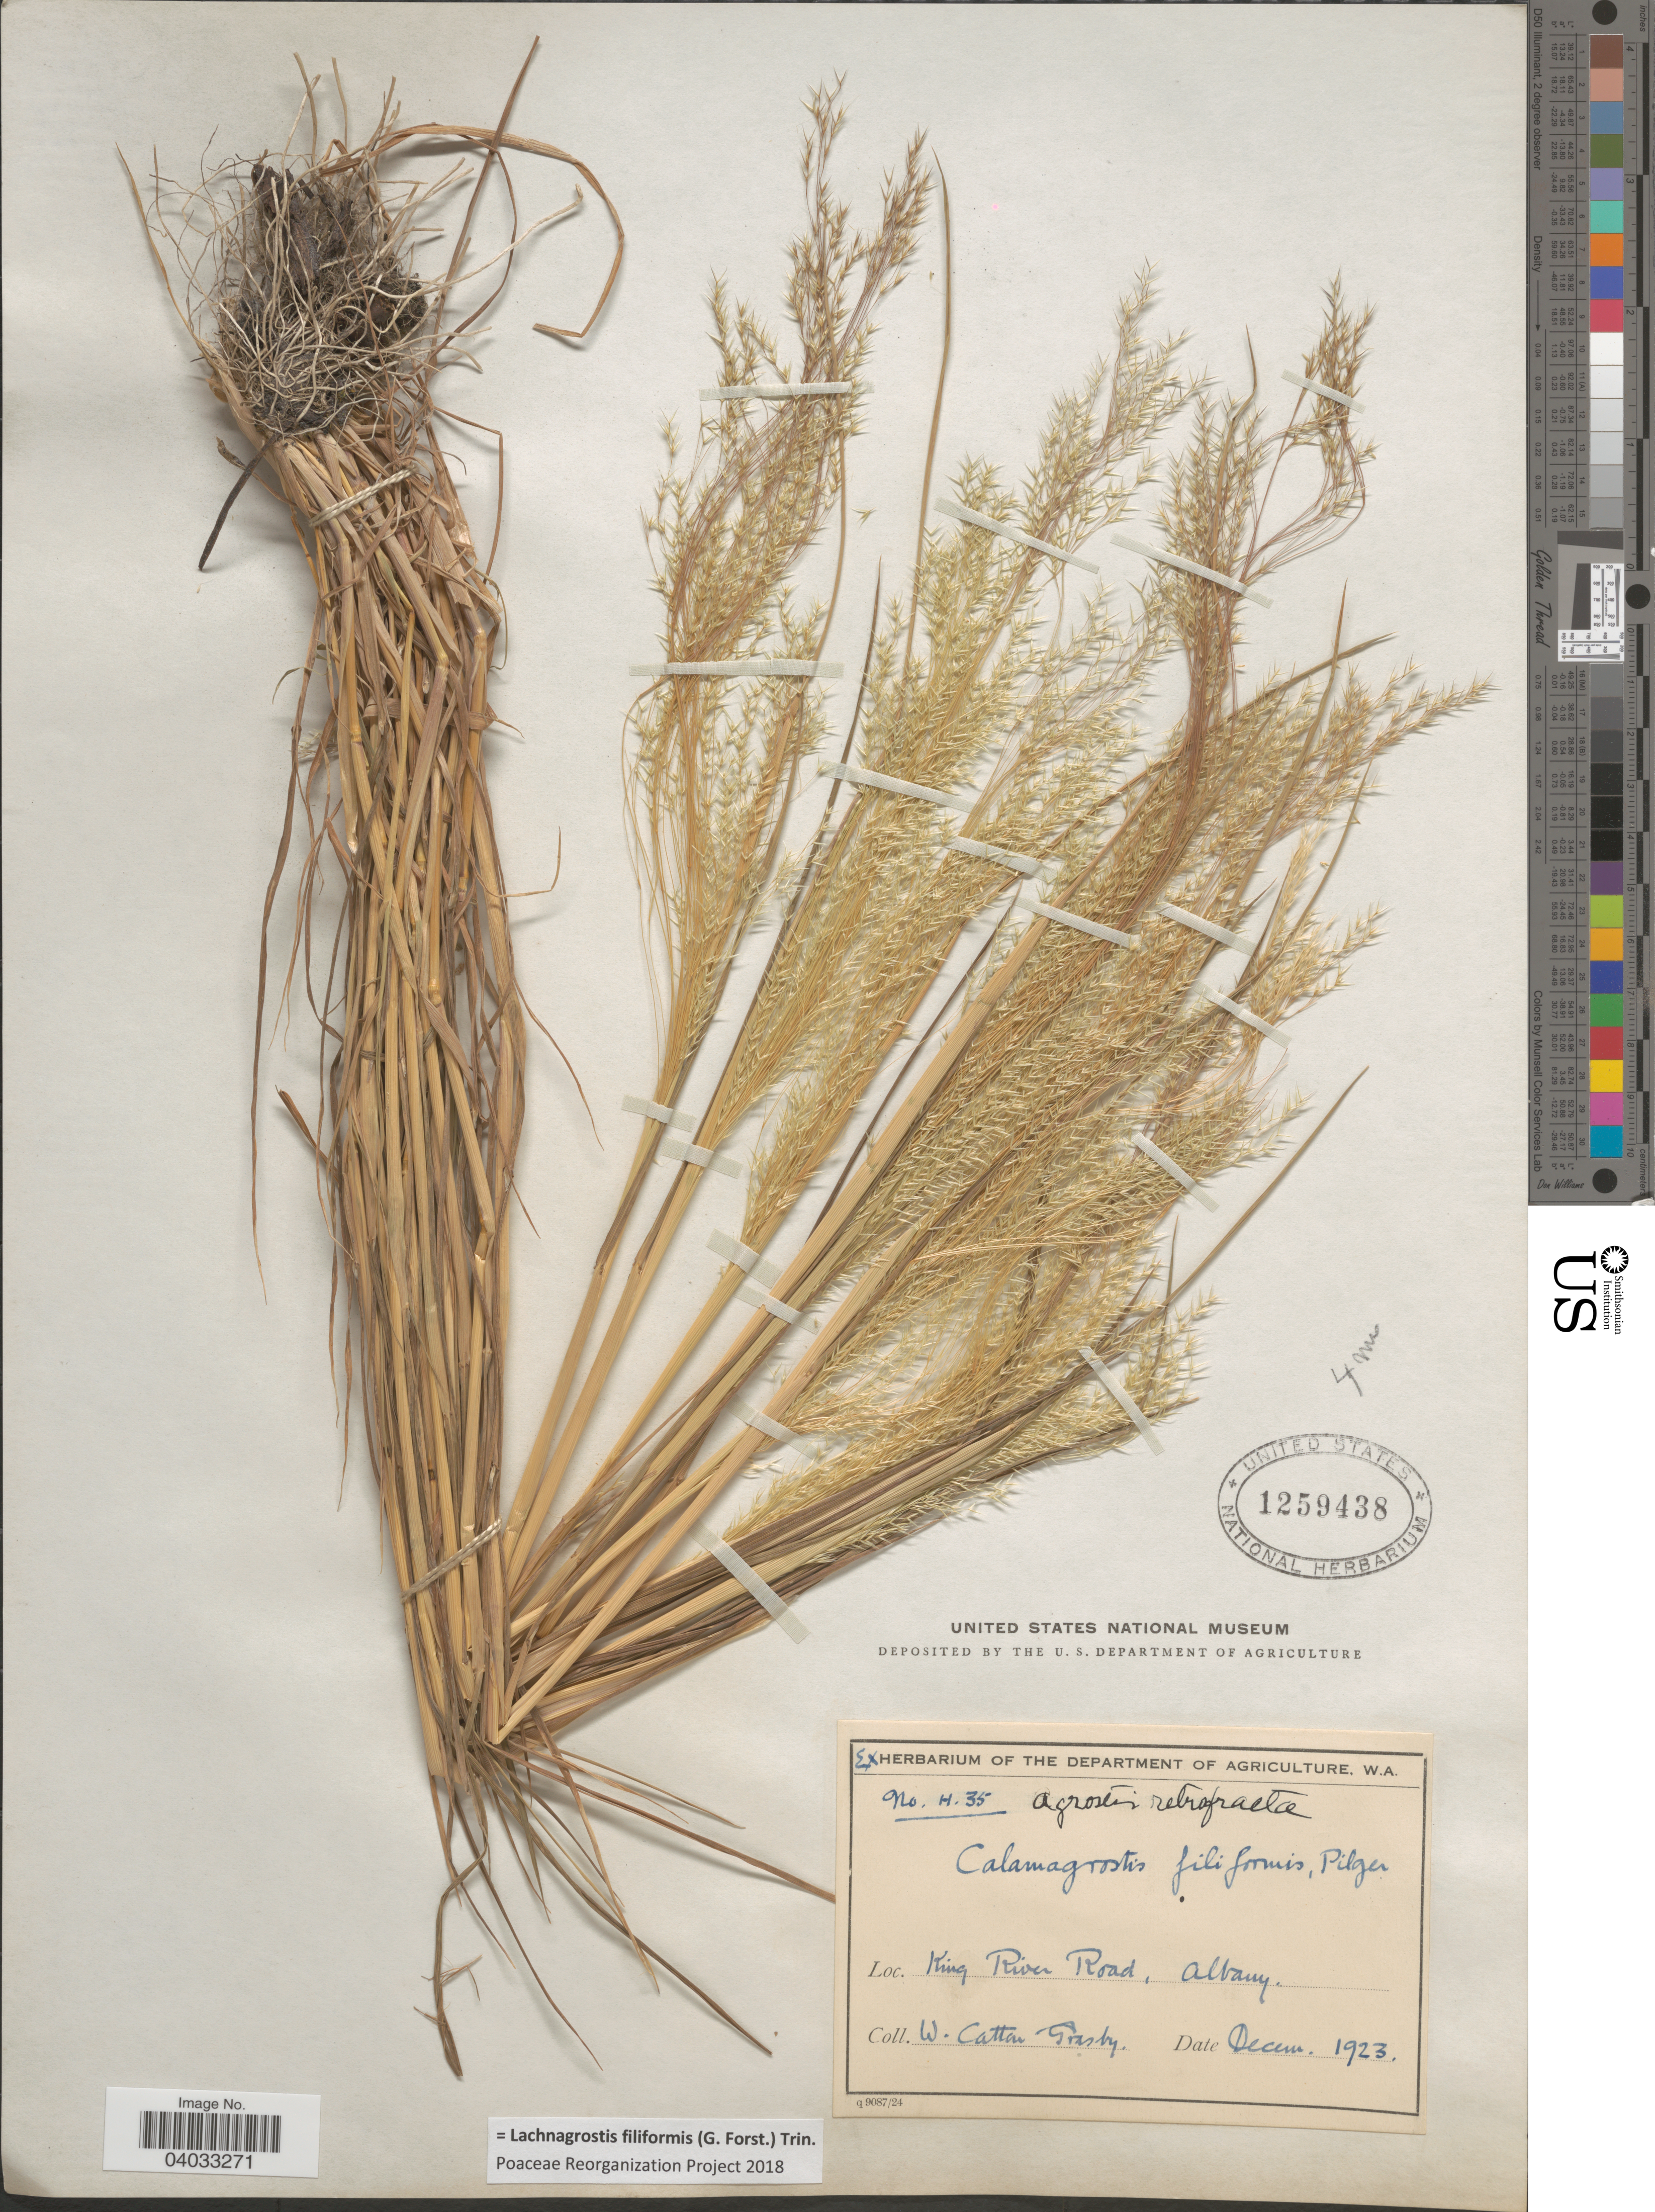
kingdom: Plantae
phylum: Tracheophyta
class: Liliopsida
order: Poales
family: Poaceae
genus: Lachnagrostis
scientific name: Lachnagrostis filiformis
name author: (J.R. Forst.) Trin.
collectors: W. Grasby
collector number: H.35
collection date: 1923-12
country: Australia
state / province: Western Australia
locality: King River Road, Albany.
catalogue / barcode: US 1259438